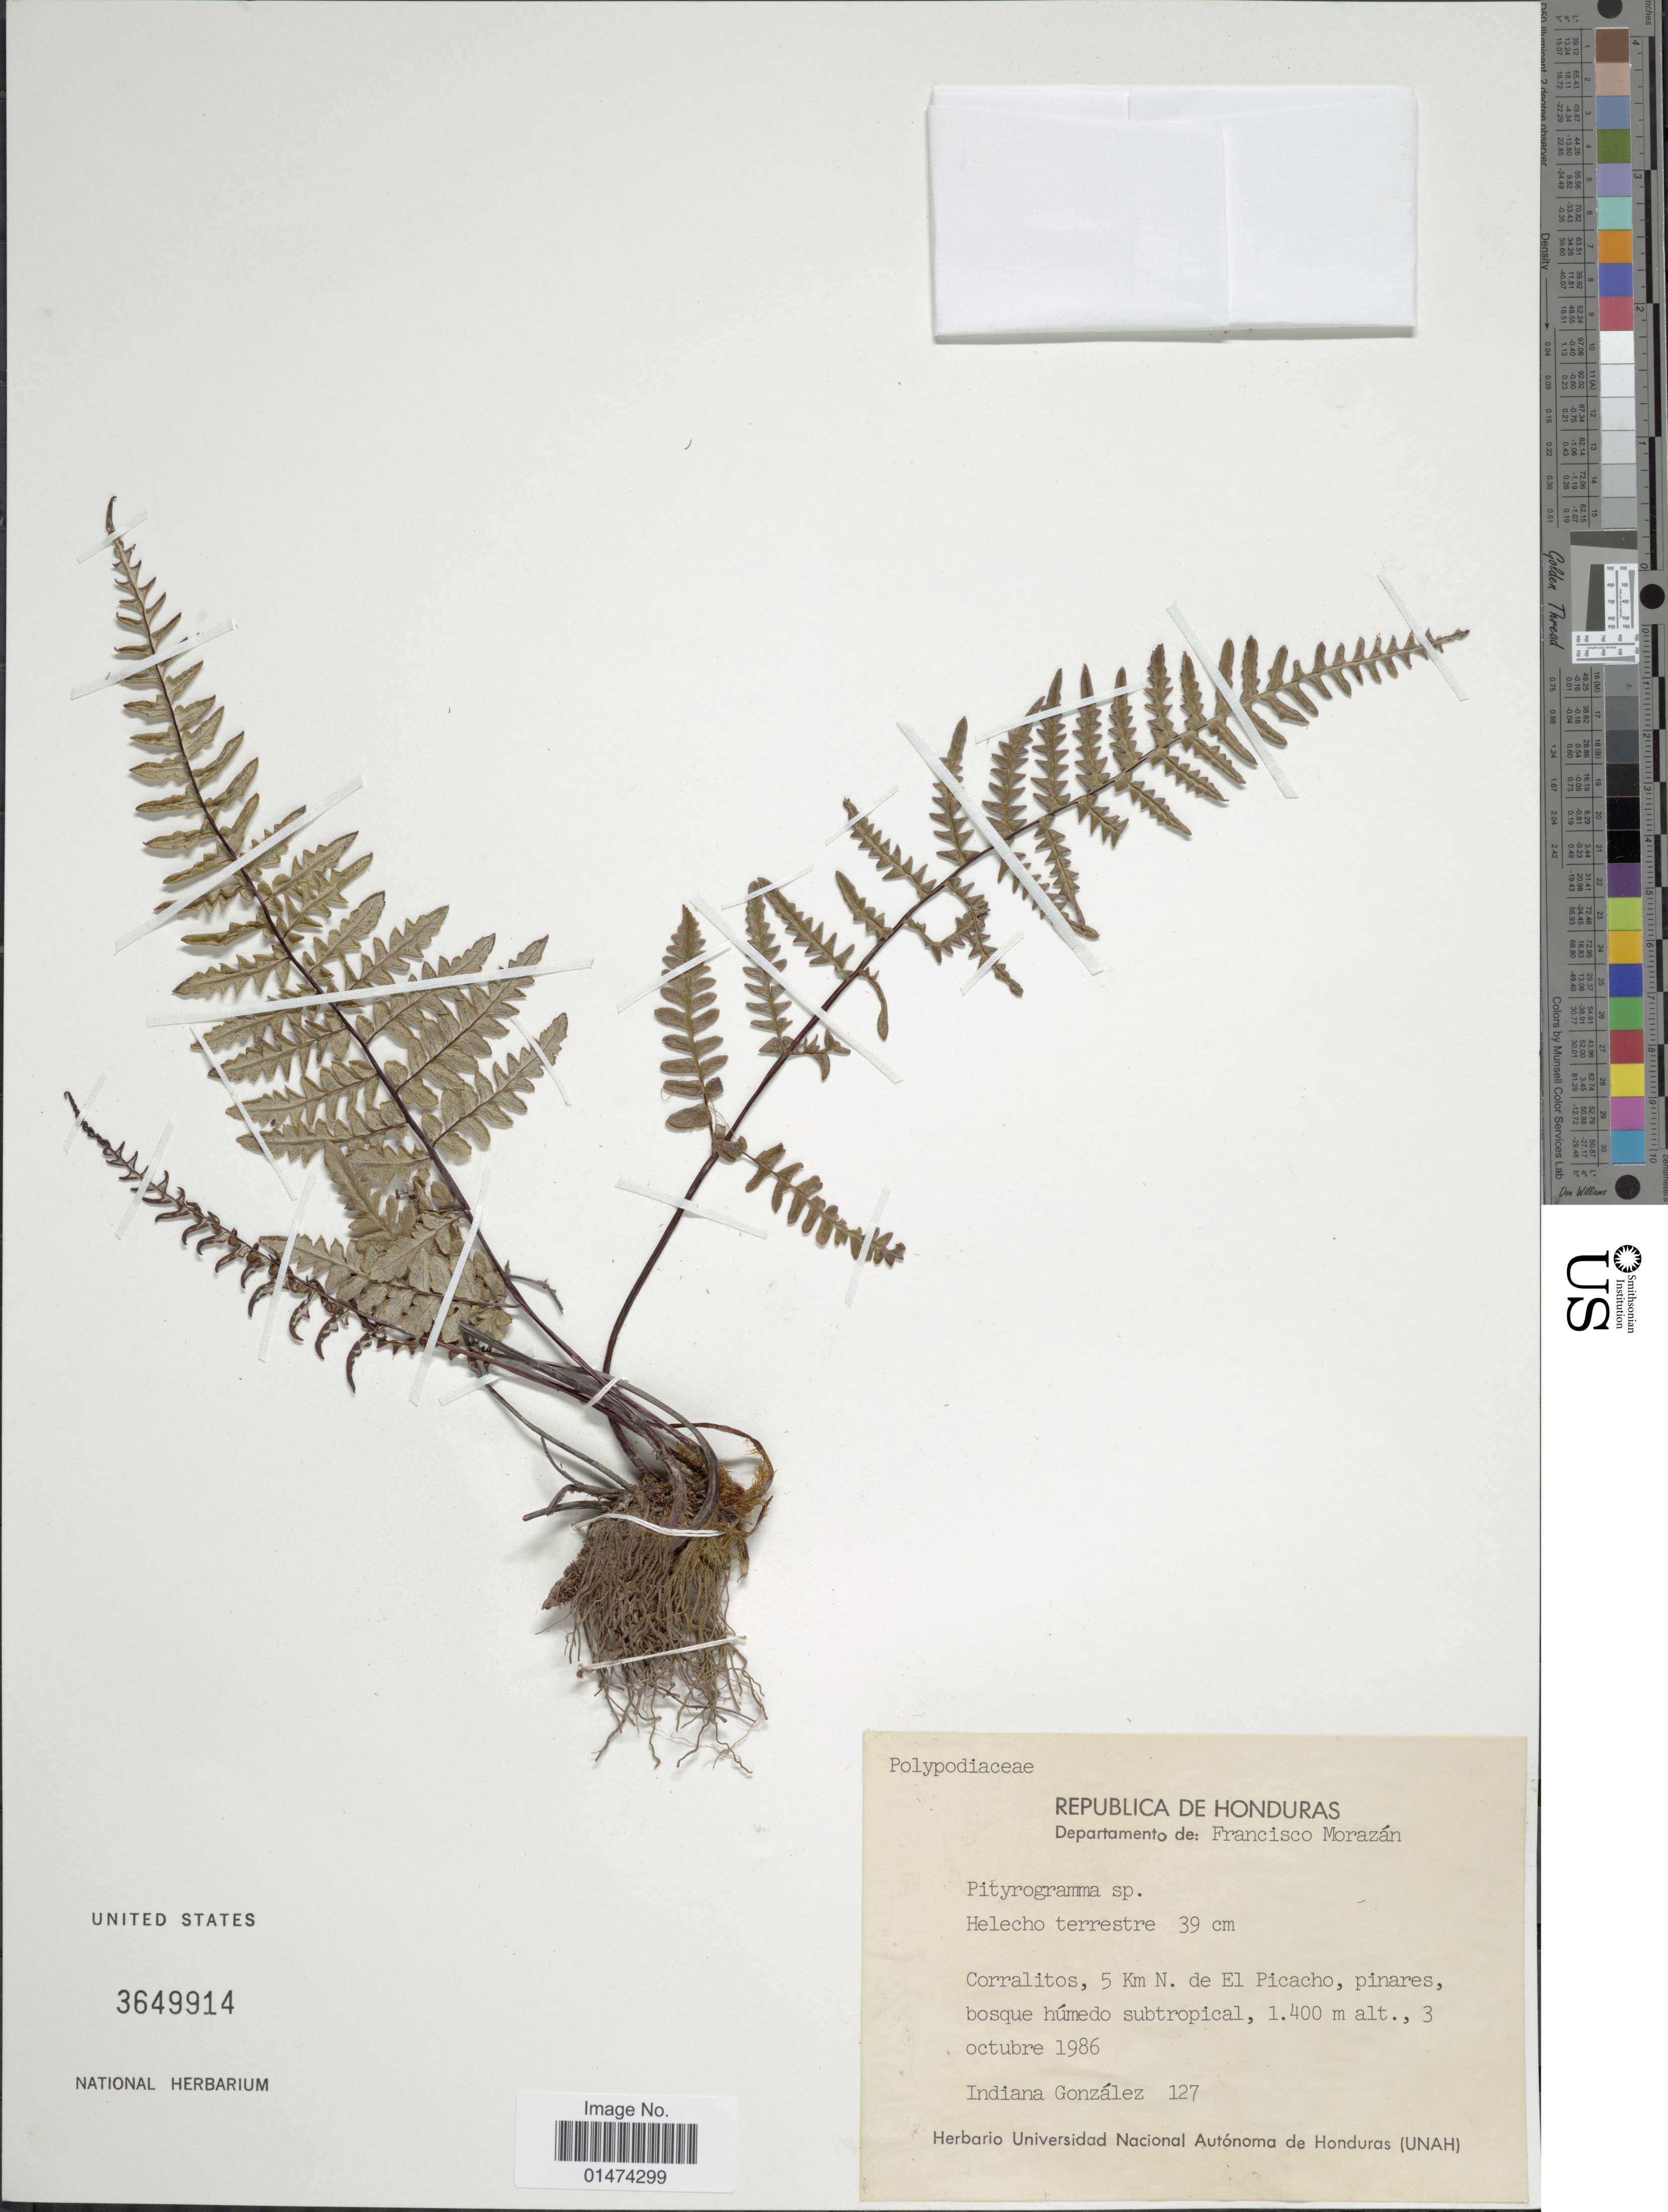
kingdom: Plantae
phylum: Tracheophyta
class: Polypodiopsida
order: Polypodiales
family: Pteridaceae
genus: Pityrogramma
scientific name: Pityrogramma sp.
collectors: I. González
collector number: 127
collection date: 1986-10-03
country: Honduras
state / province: Fco. Morazán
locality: Corralitos, 5 km N. de El Picacho, pinares, bosque humedo subtropical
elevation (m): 1400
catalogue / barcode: US 3649914